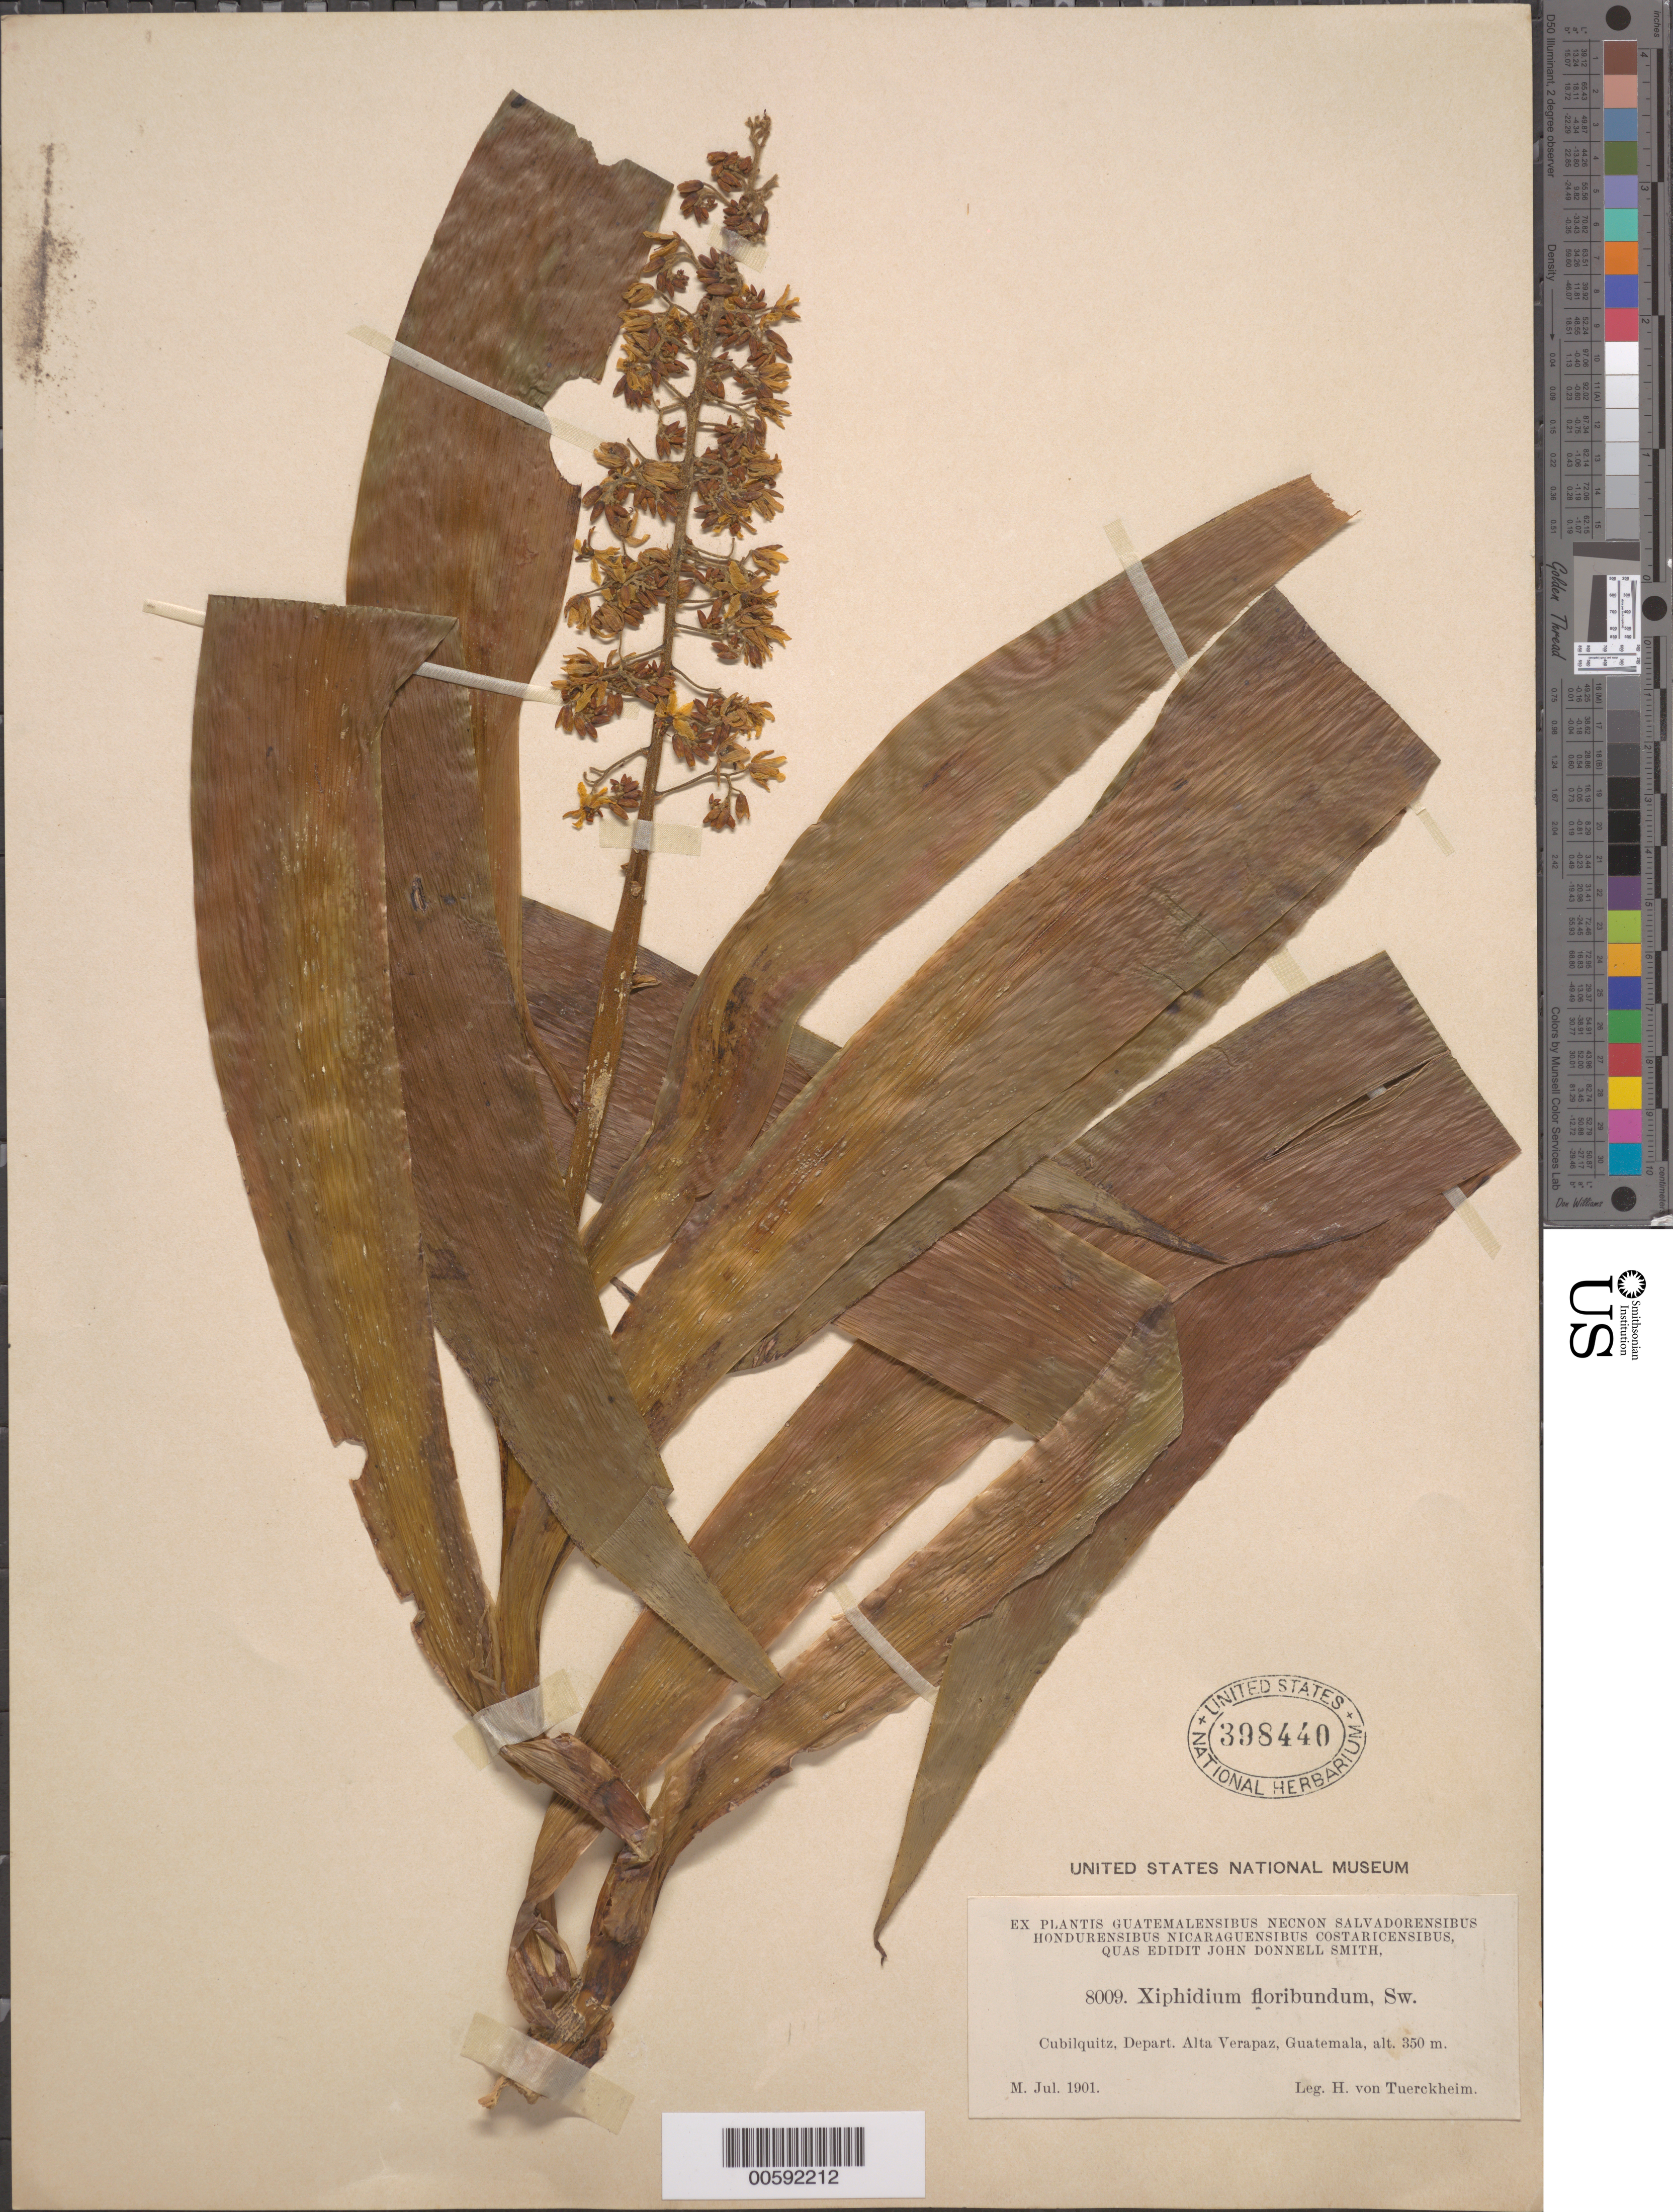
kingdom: Plantae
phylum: Tracheophyta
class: Liliopsida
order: Commelinales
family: Haemodoraceae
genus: Xiphidium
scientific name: Xiphidium caeruleum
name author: Aubl.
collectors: H. von Türckheim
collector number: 8009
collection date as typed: Jul 1901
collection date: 1901-07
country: Guatemala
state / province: Alta Verapaz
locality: Cubilquitz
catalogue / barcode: US 398440